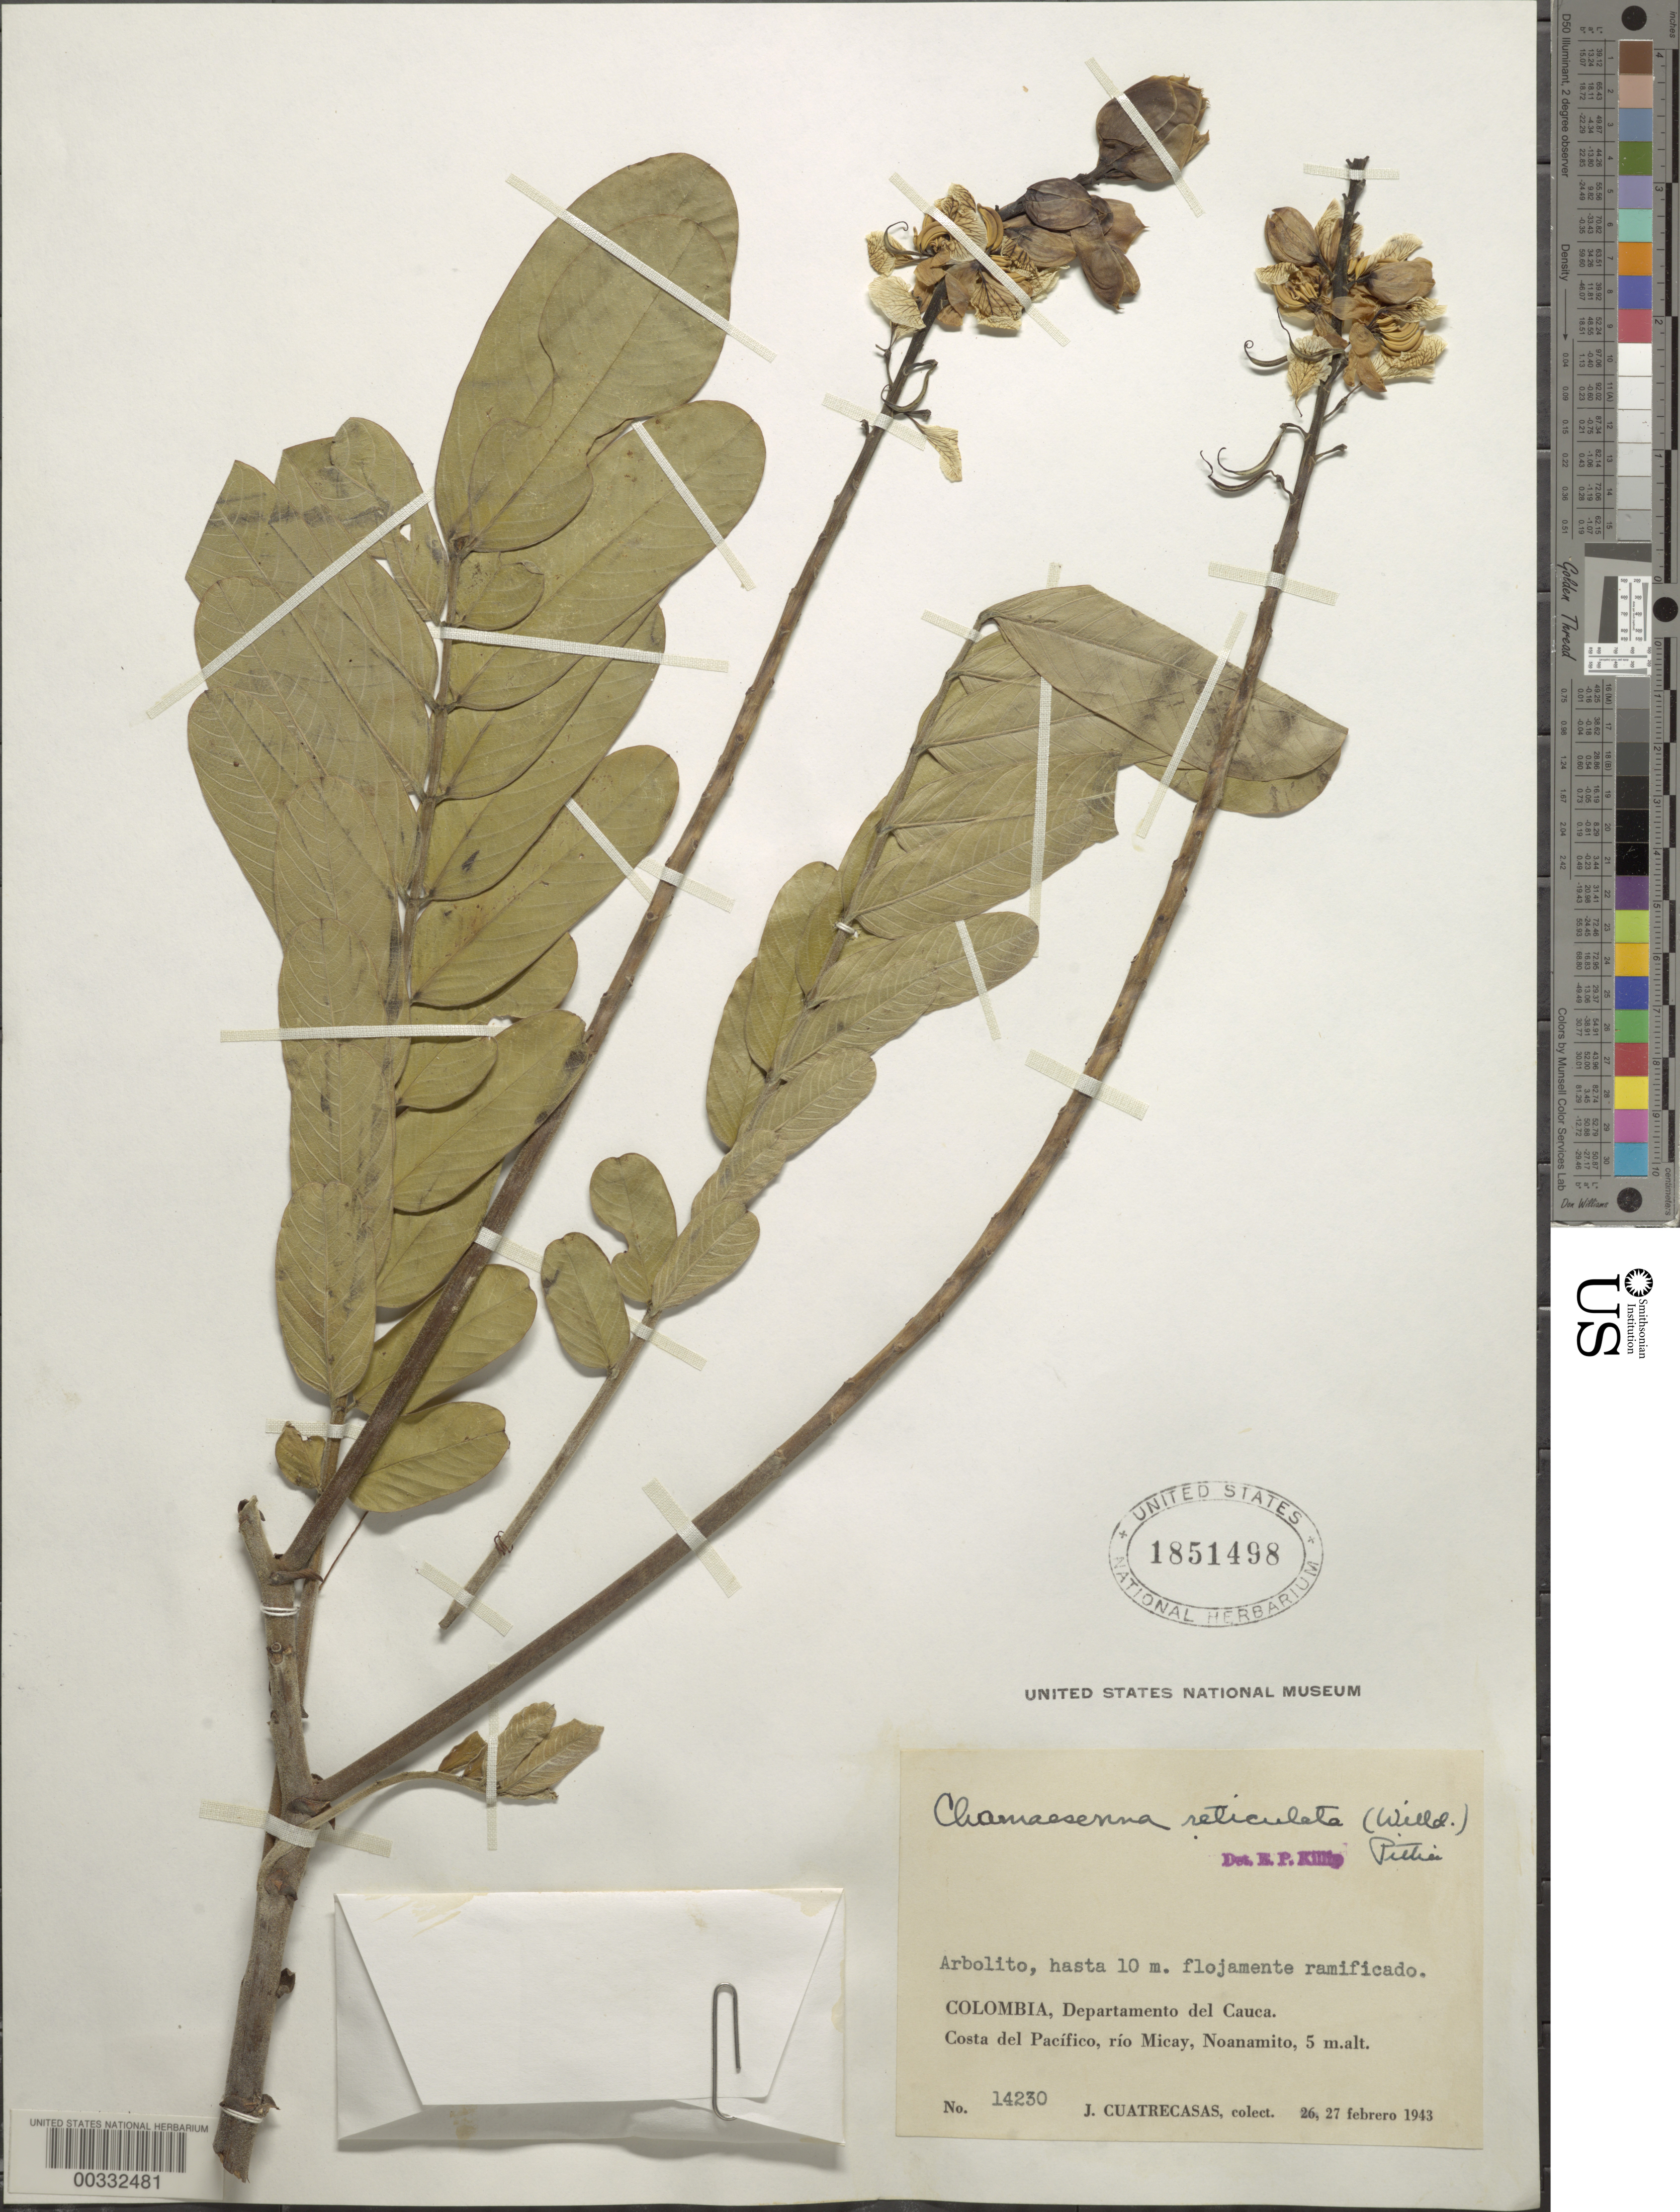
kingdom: Plantae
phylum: Tracheophyta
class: Magnoliopsida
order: Fabales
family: Fabaceae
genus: Senna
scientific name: Senna reticulata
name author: (Willd.) H.S. Irwin & Barneby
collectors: J. Cuatrecasas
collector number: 14230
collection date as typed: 26 Feb 1943 and 27 Feb 1943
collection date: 1943-02-26,1943-02-27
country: Colombia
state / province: Cauca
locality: Costa del Pacifico, Rio Micay, Noanamito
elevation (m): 5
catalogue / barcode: US 1851498